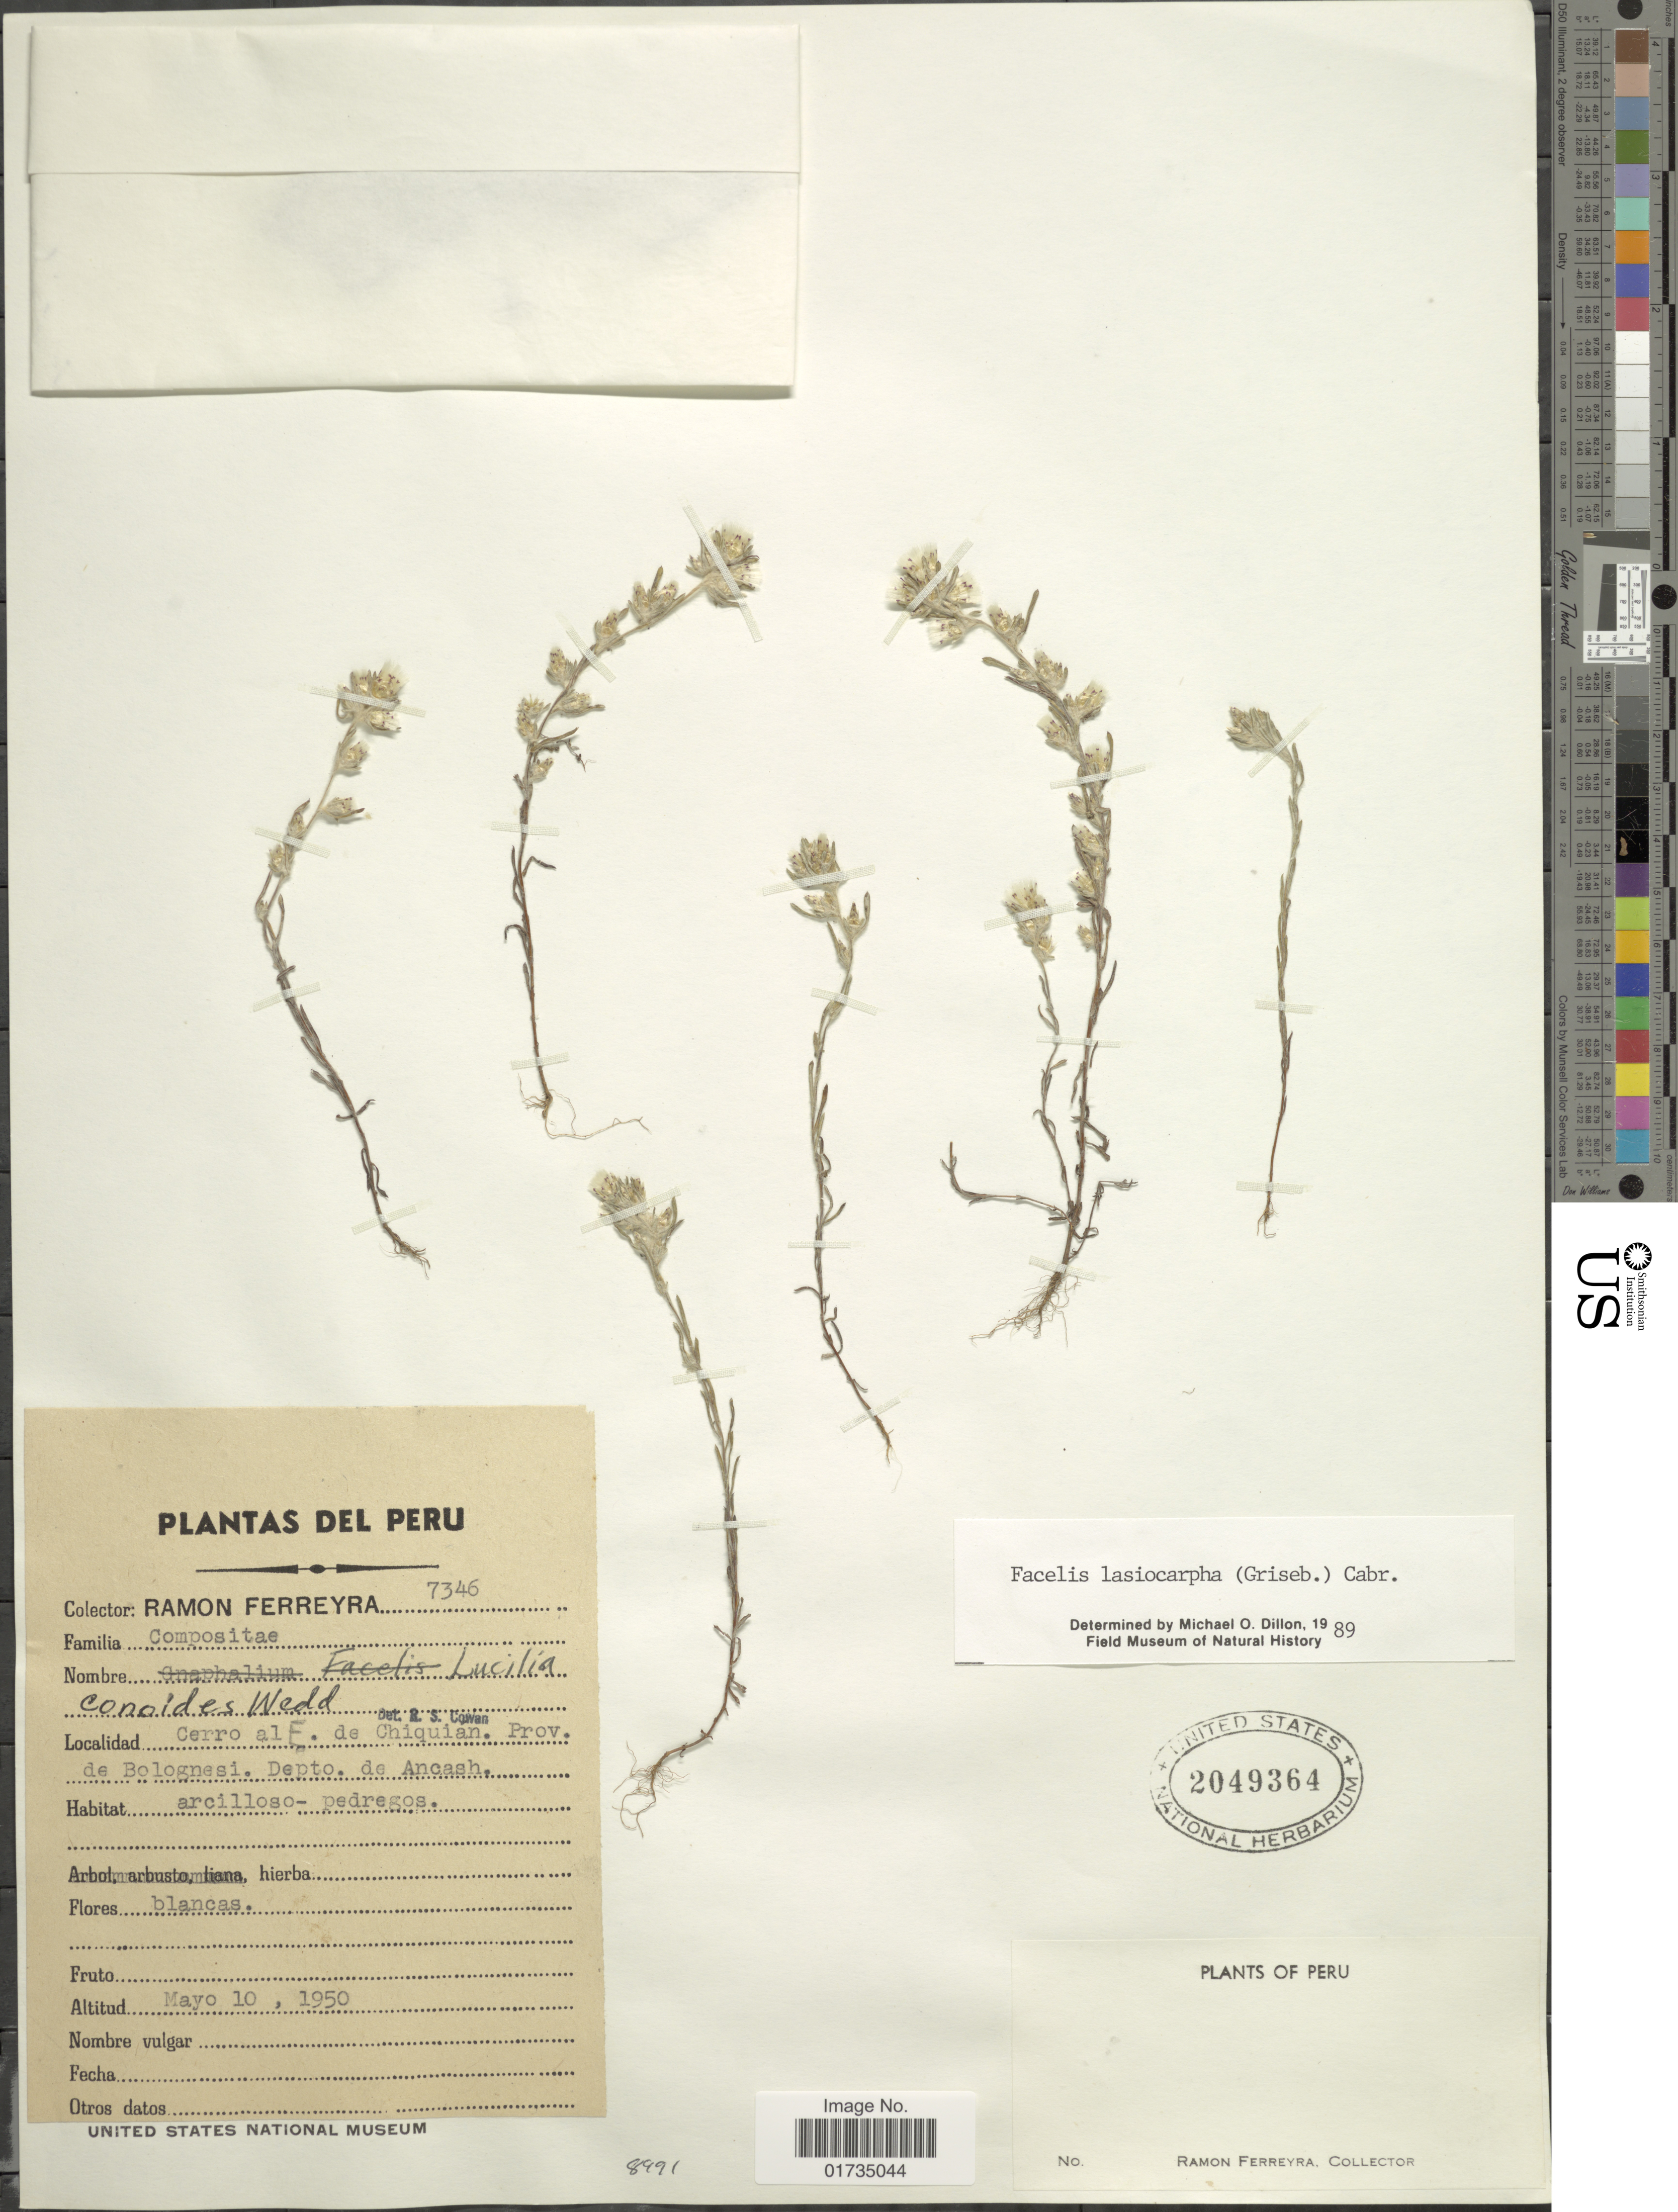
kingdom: Plantae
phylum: Tracheophyta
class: Magnoliopsida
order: Asterales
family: Asteraceae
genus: Facelis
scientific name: Facelis lasiocarpa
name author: (Griseb.) Cabrera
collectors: R. A. Ferreyra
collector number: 7346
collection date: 1950-05-10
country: Peru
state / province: Ancash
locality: Peru. Cerro al E. de Chiquian. Prov. de Bolognesi. Depto. de Ancash.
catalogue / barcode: US 2049364